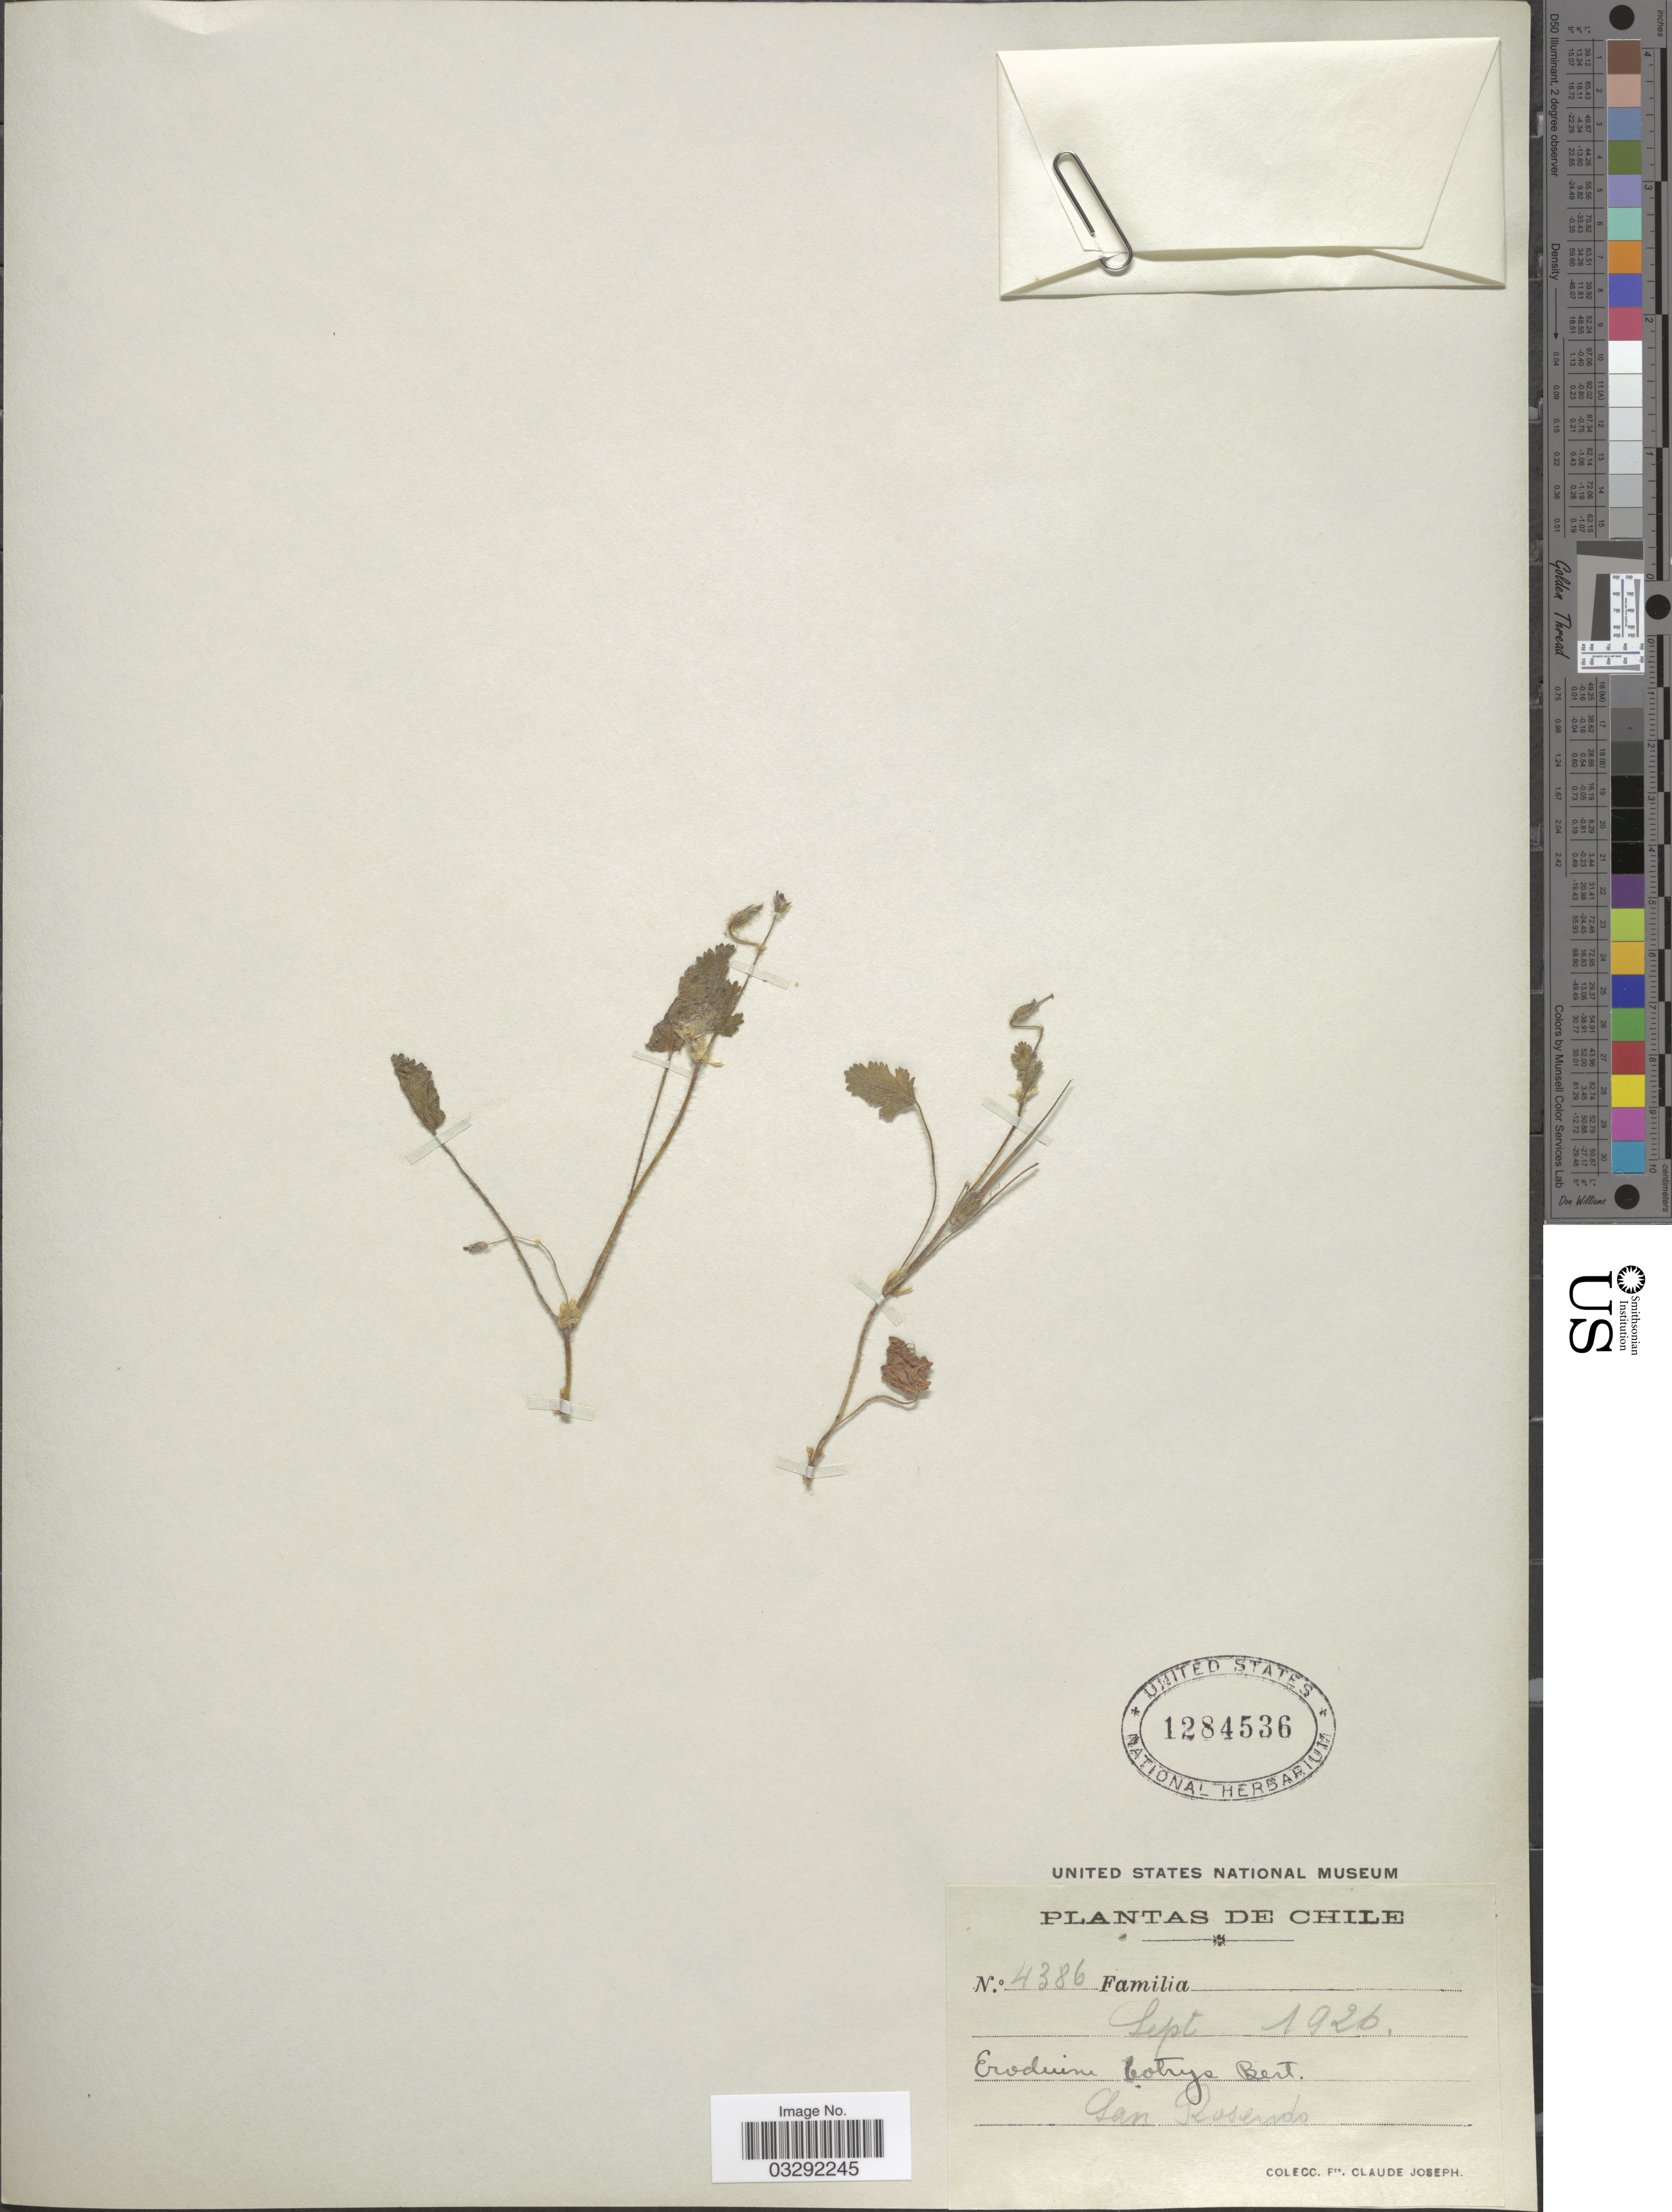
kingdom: Plantae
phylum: Tracheophyta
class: Magnoliopsida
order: Geraniales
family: Geraniaceae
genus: Erodium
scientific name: Erodium botrys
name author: (Cav.) Bertol.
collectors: Bro. Claude-Joseph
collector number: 4386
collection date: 1926-09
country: Chile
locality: San Rosendo.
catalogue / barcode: US 1284536